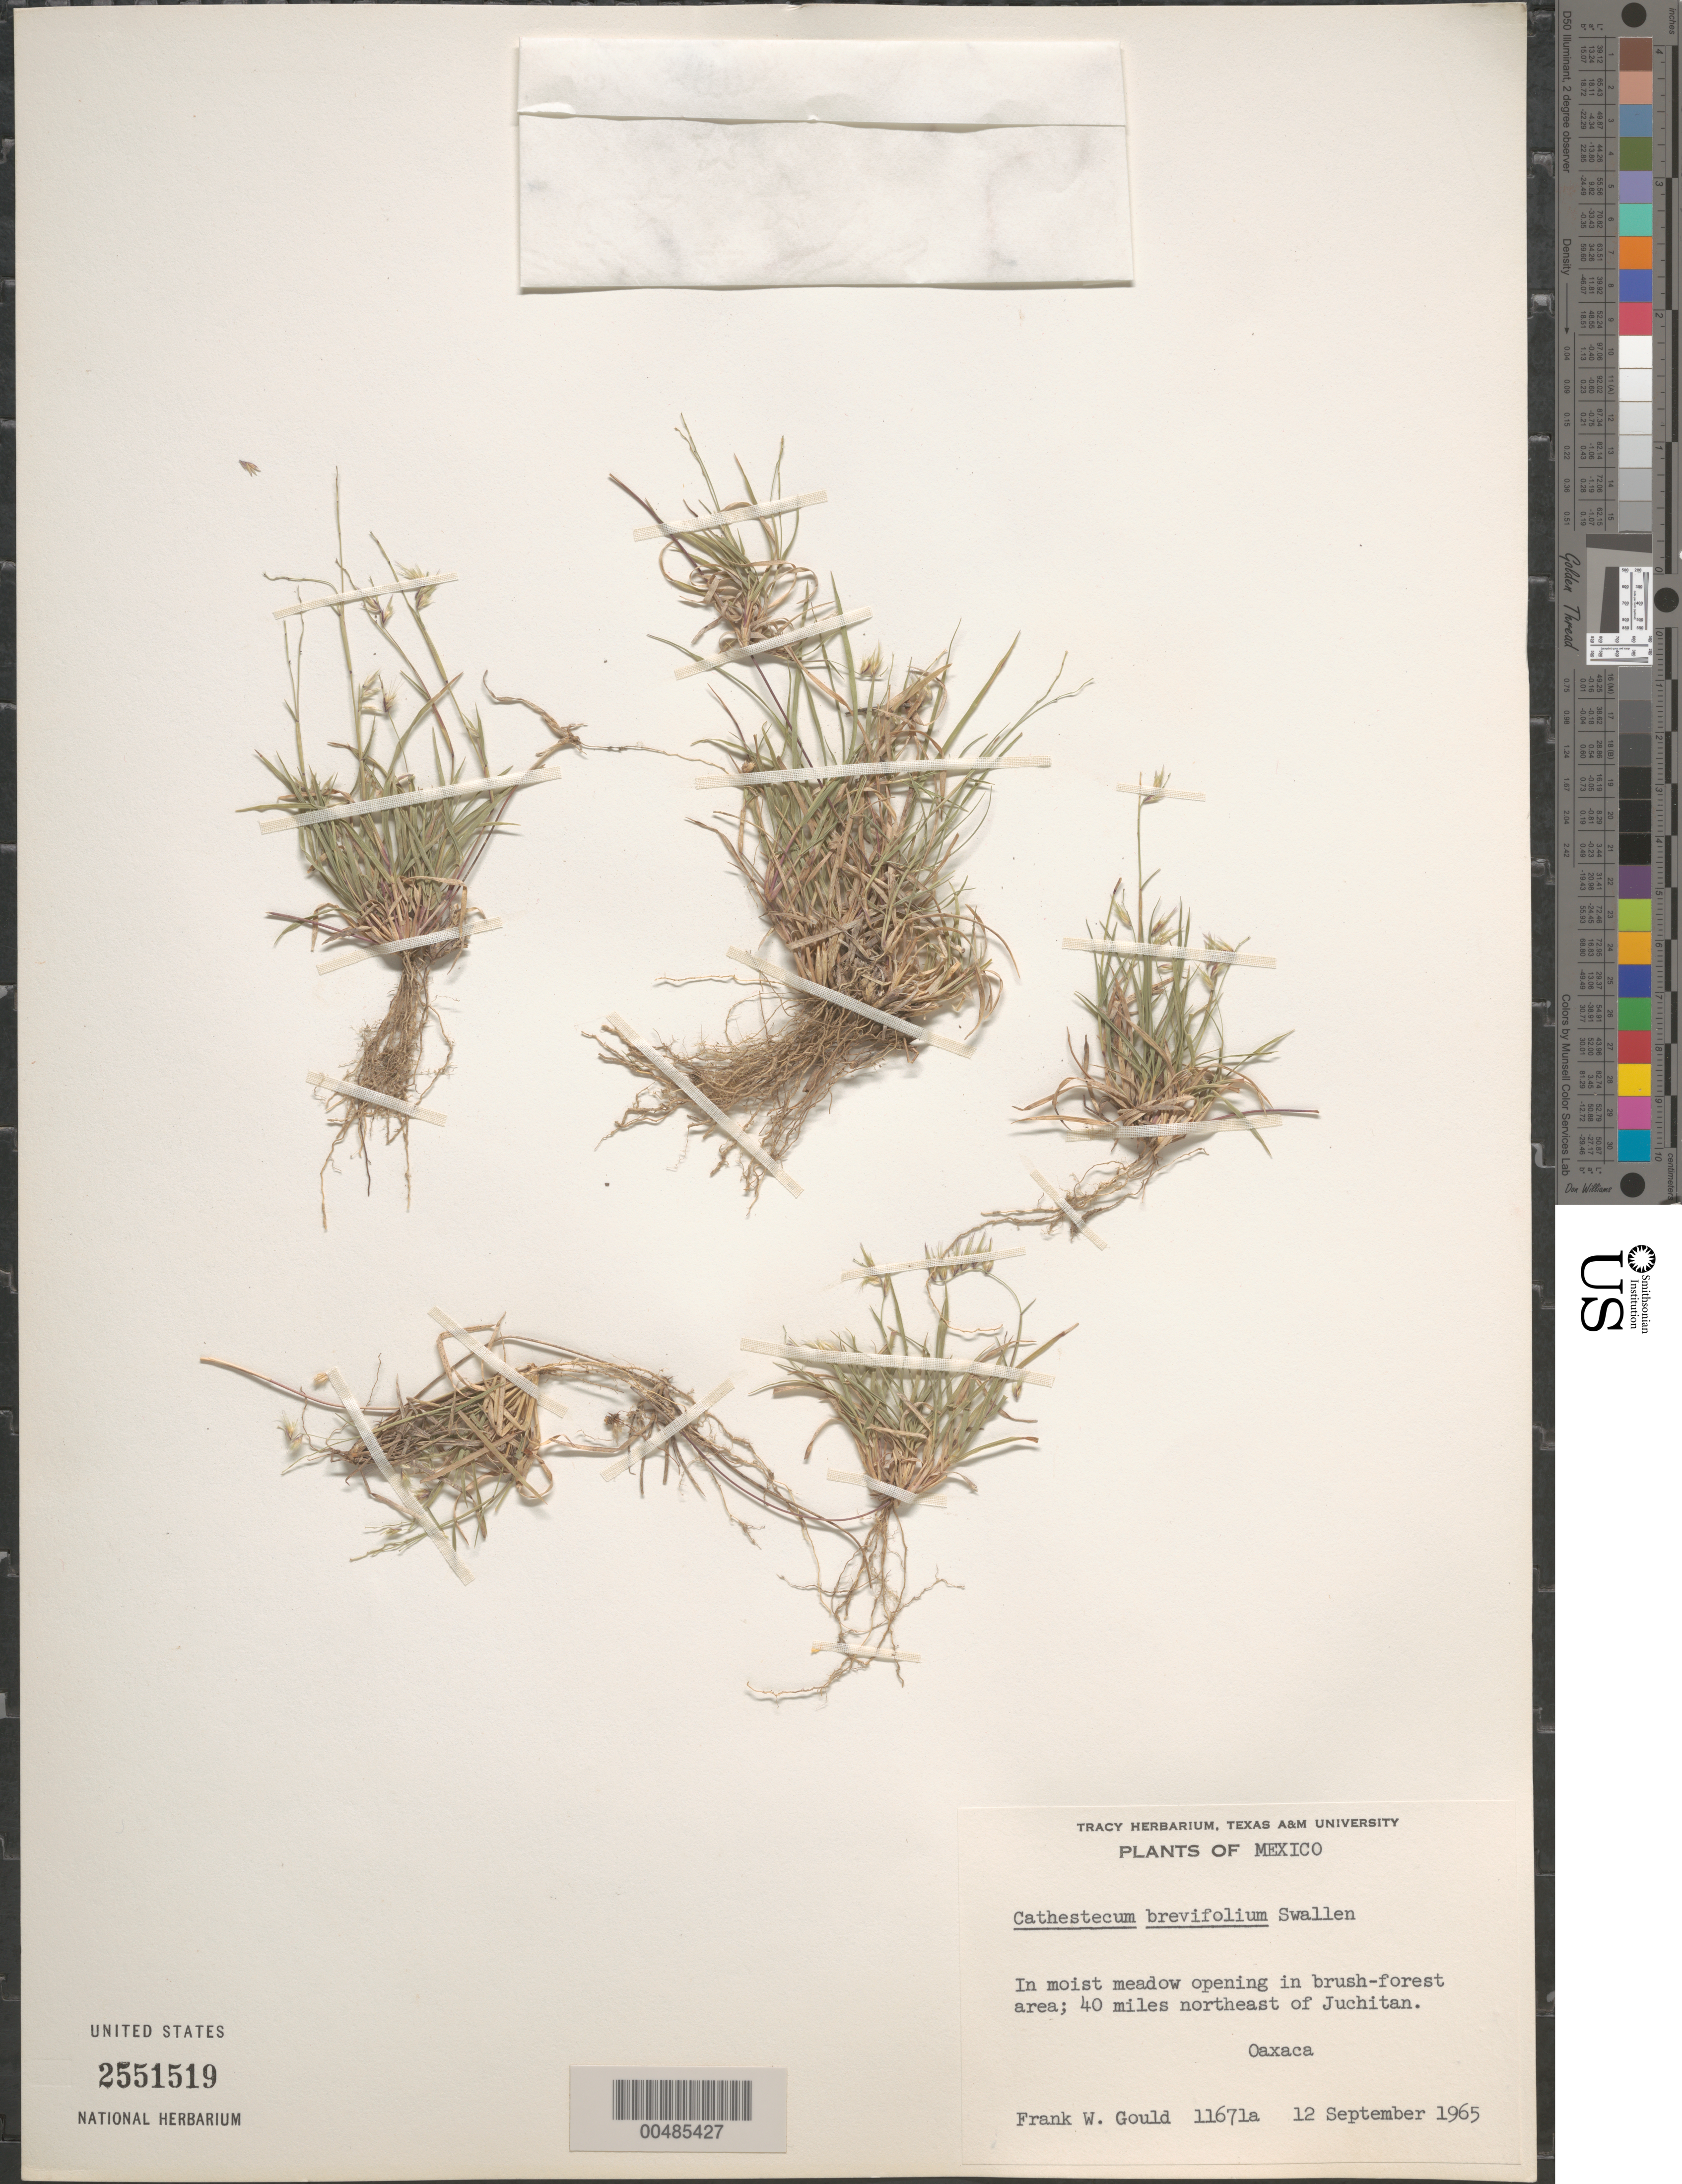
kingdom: Plantae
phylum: Tracheophyta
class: Liliopsida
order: Poales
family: Poaceae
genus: Cathestecum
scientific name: Cathestecum brevifolium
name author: Swallen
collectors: F. W. Gould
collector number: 11671a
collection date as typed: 12 Sep 1965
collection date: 1965-09-12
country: Mexico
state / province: Oaxaca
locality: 40 mi NE of Juchitan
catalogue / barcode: US 2551519